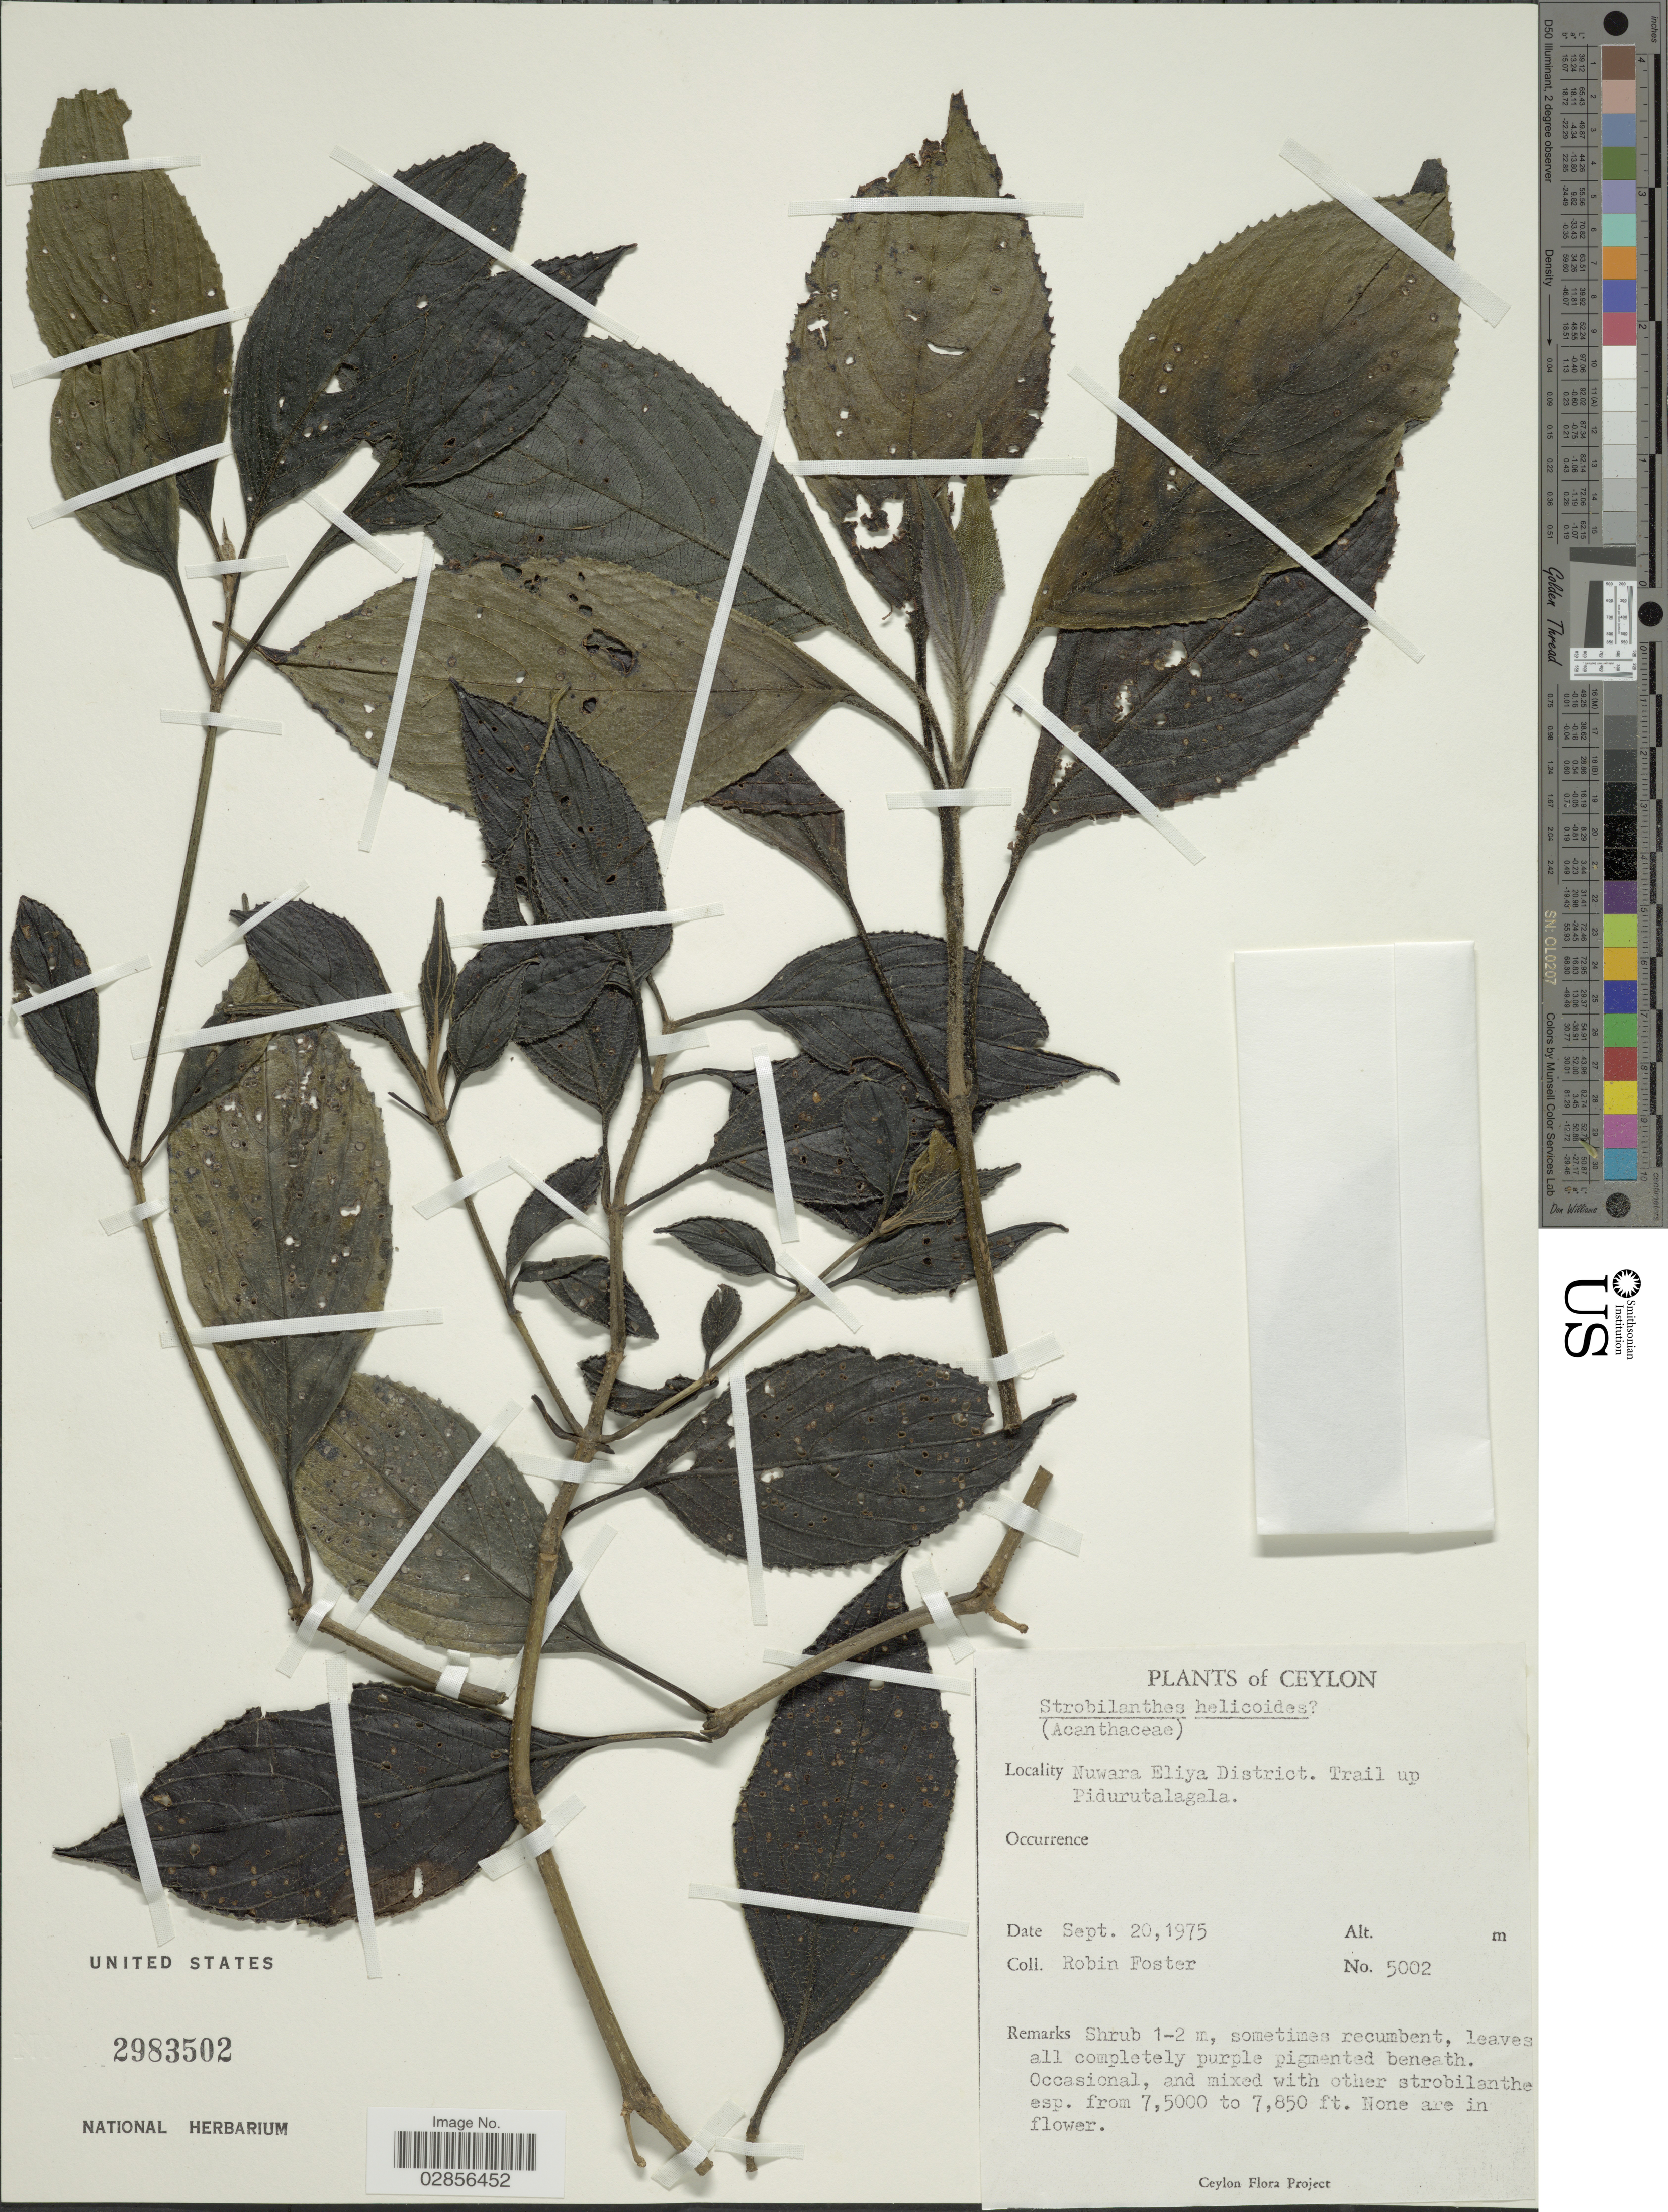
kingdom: Plantae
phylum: Tracheophyta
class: Magnoliopsida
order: Lamiales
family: Acanthaceae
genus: Strobilanthes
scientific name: Strobilanthes helicoides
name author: T. Anderson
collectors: R. B. Foster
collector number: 5002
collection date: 1975-09-20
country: Sri Lanka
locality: Ceylon. Nuwara Eliya District. Trail up Pidurutalagala.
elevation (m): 2393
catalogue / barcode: US 2983502